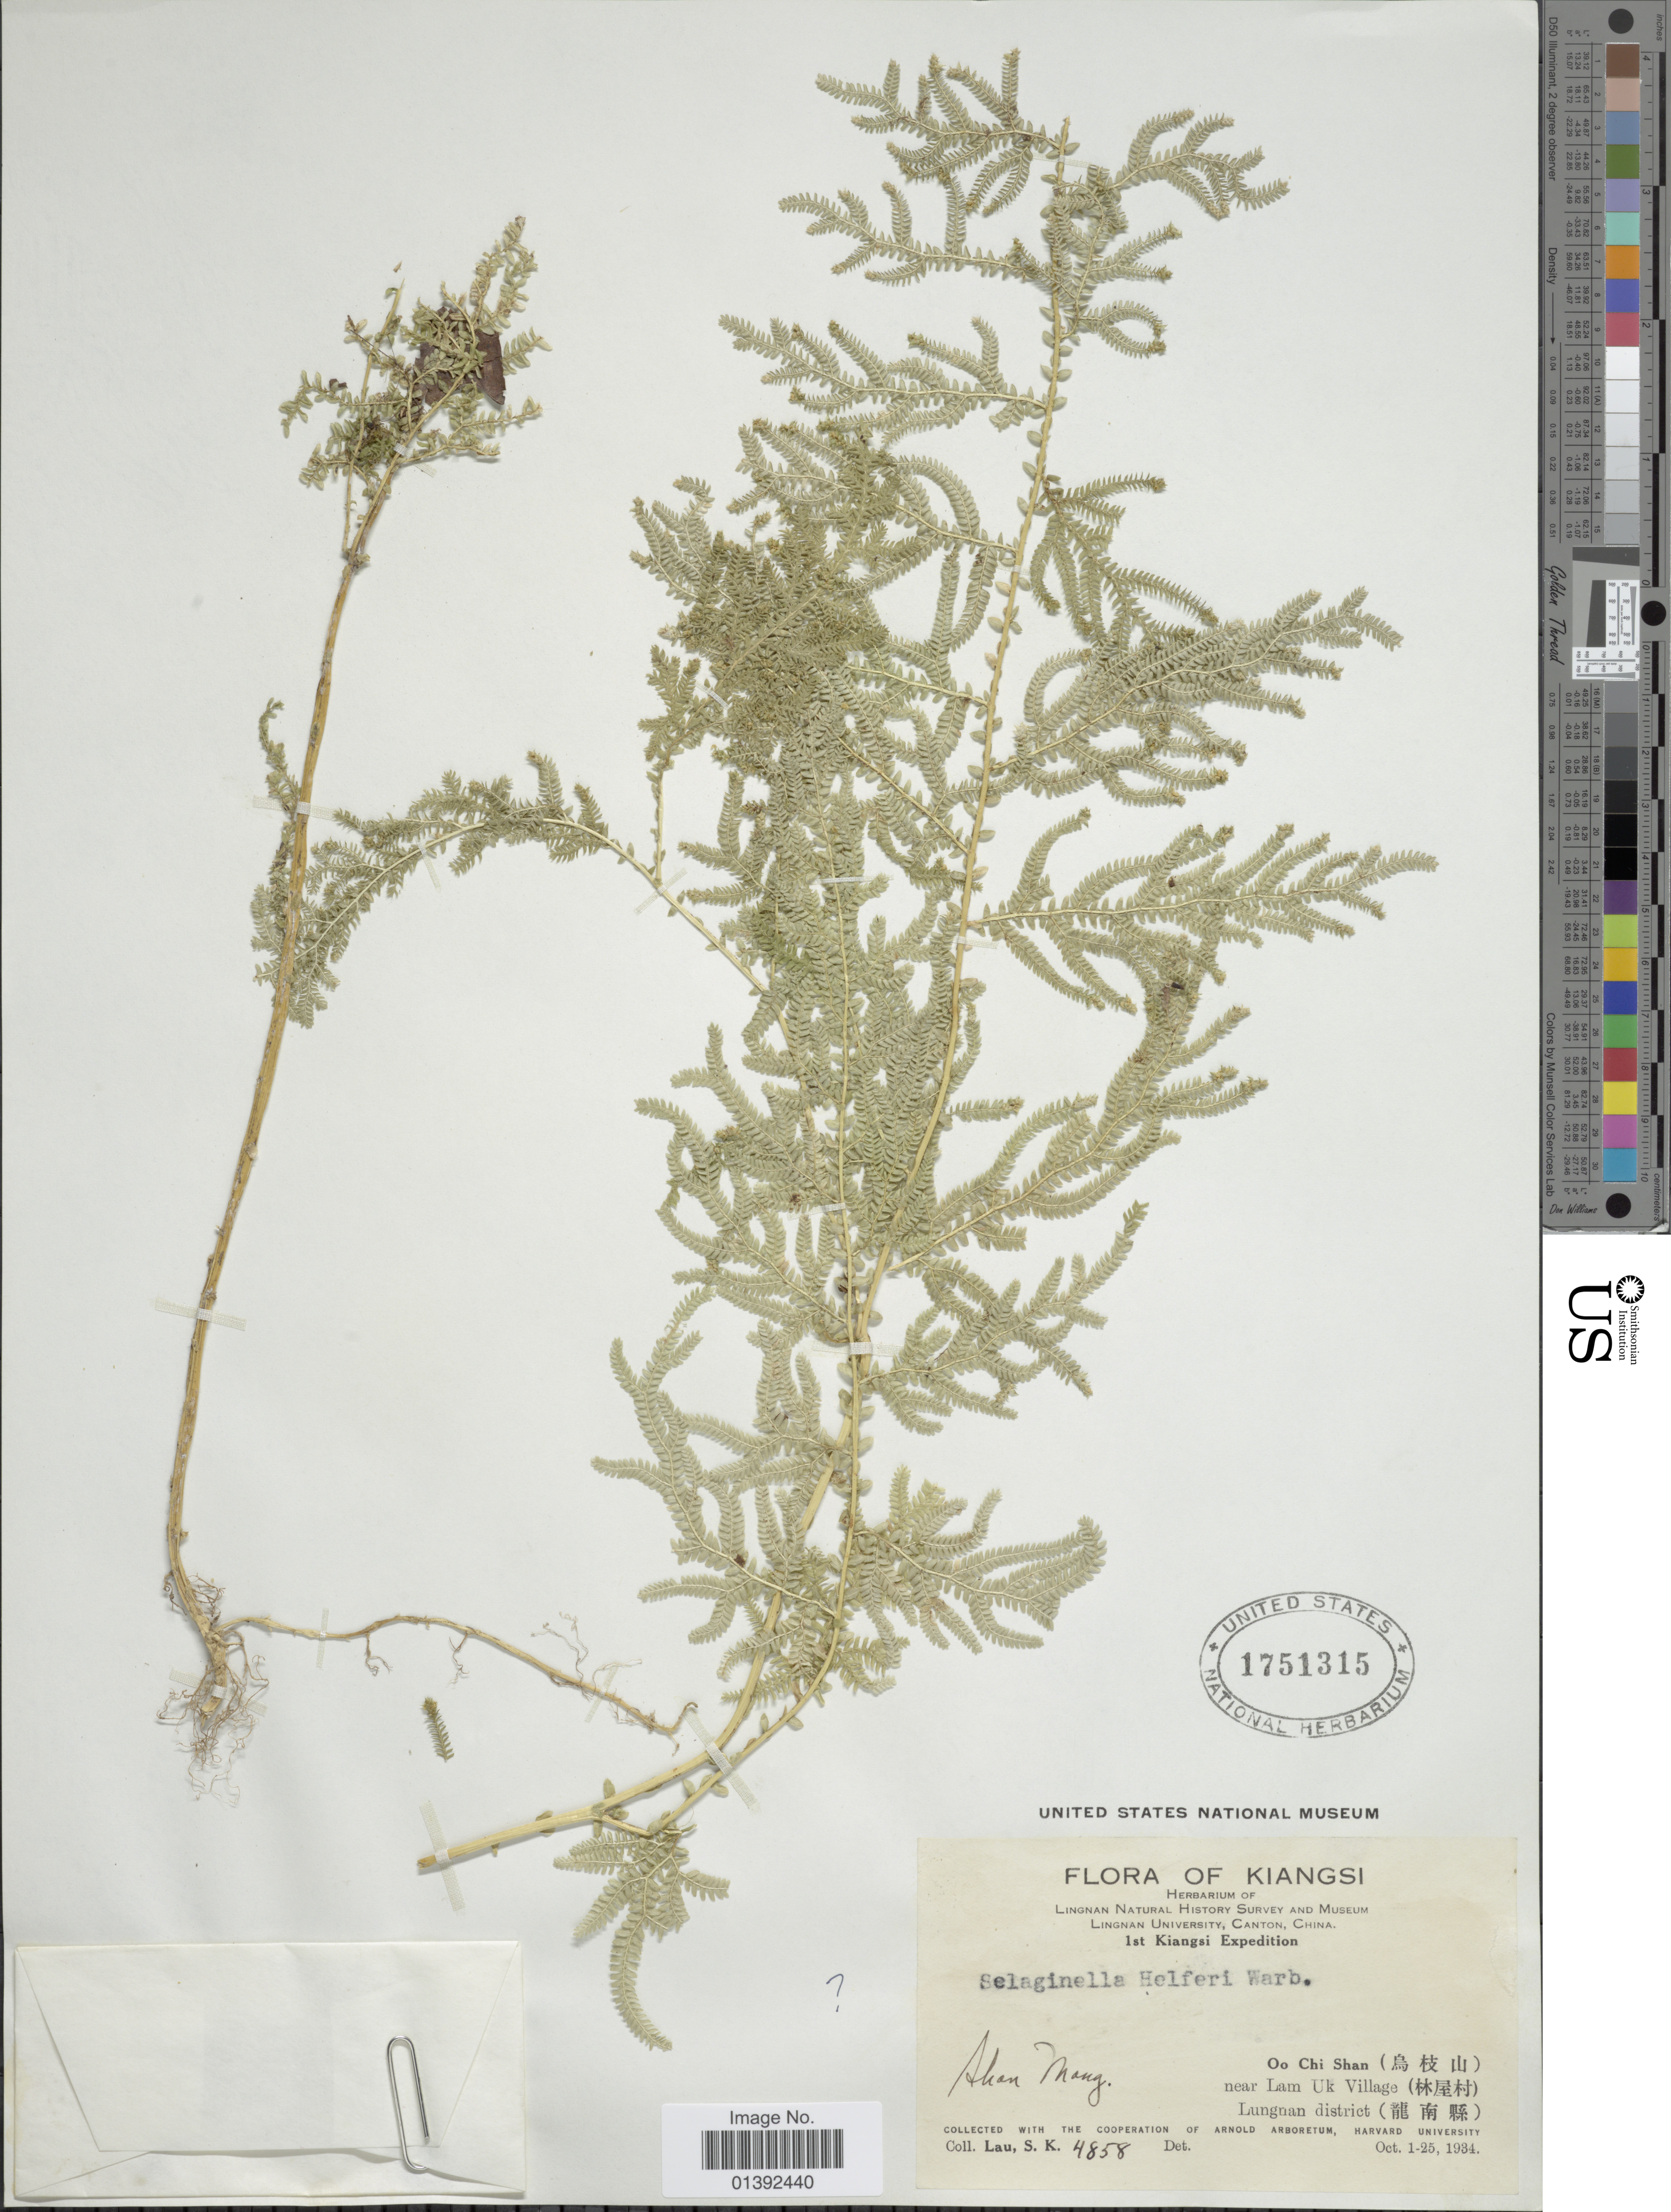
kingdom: Plantae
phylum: Tracheophyta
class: Lycopodiopsida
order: Selaginellales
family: Selaginellaceae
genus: Selaginella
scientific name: Selaginella sp.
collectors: S. K. Lau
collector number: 4858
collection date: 1934-10-01/1934-10-25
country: China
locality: Kiangsi, Oo Chi Shan, near LAm Uk Village, Lungnan district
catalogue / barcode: US 1751315